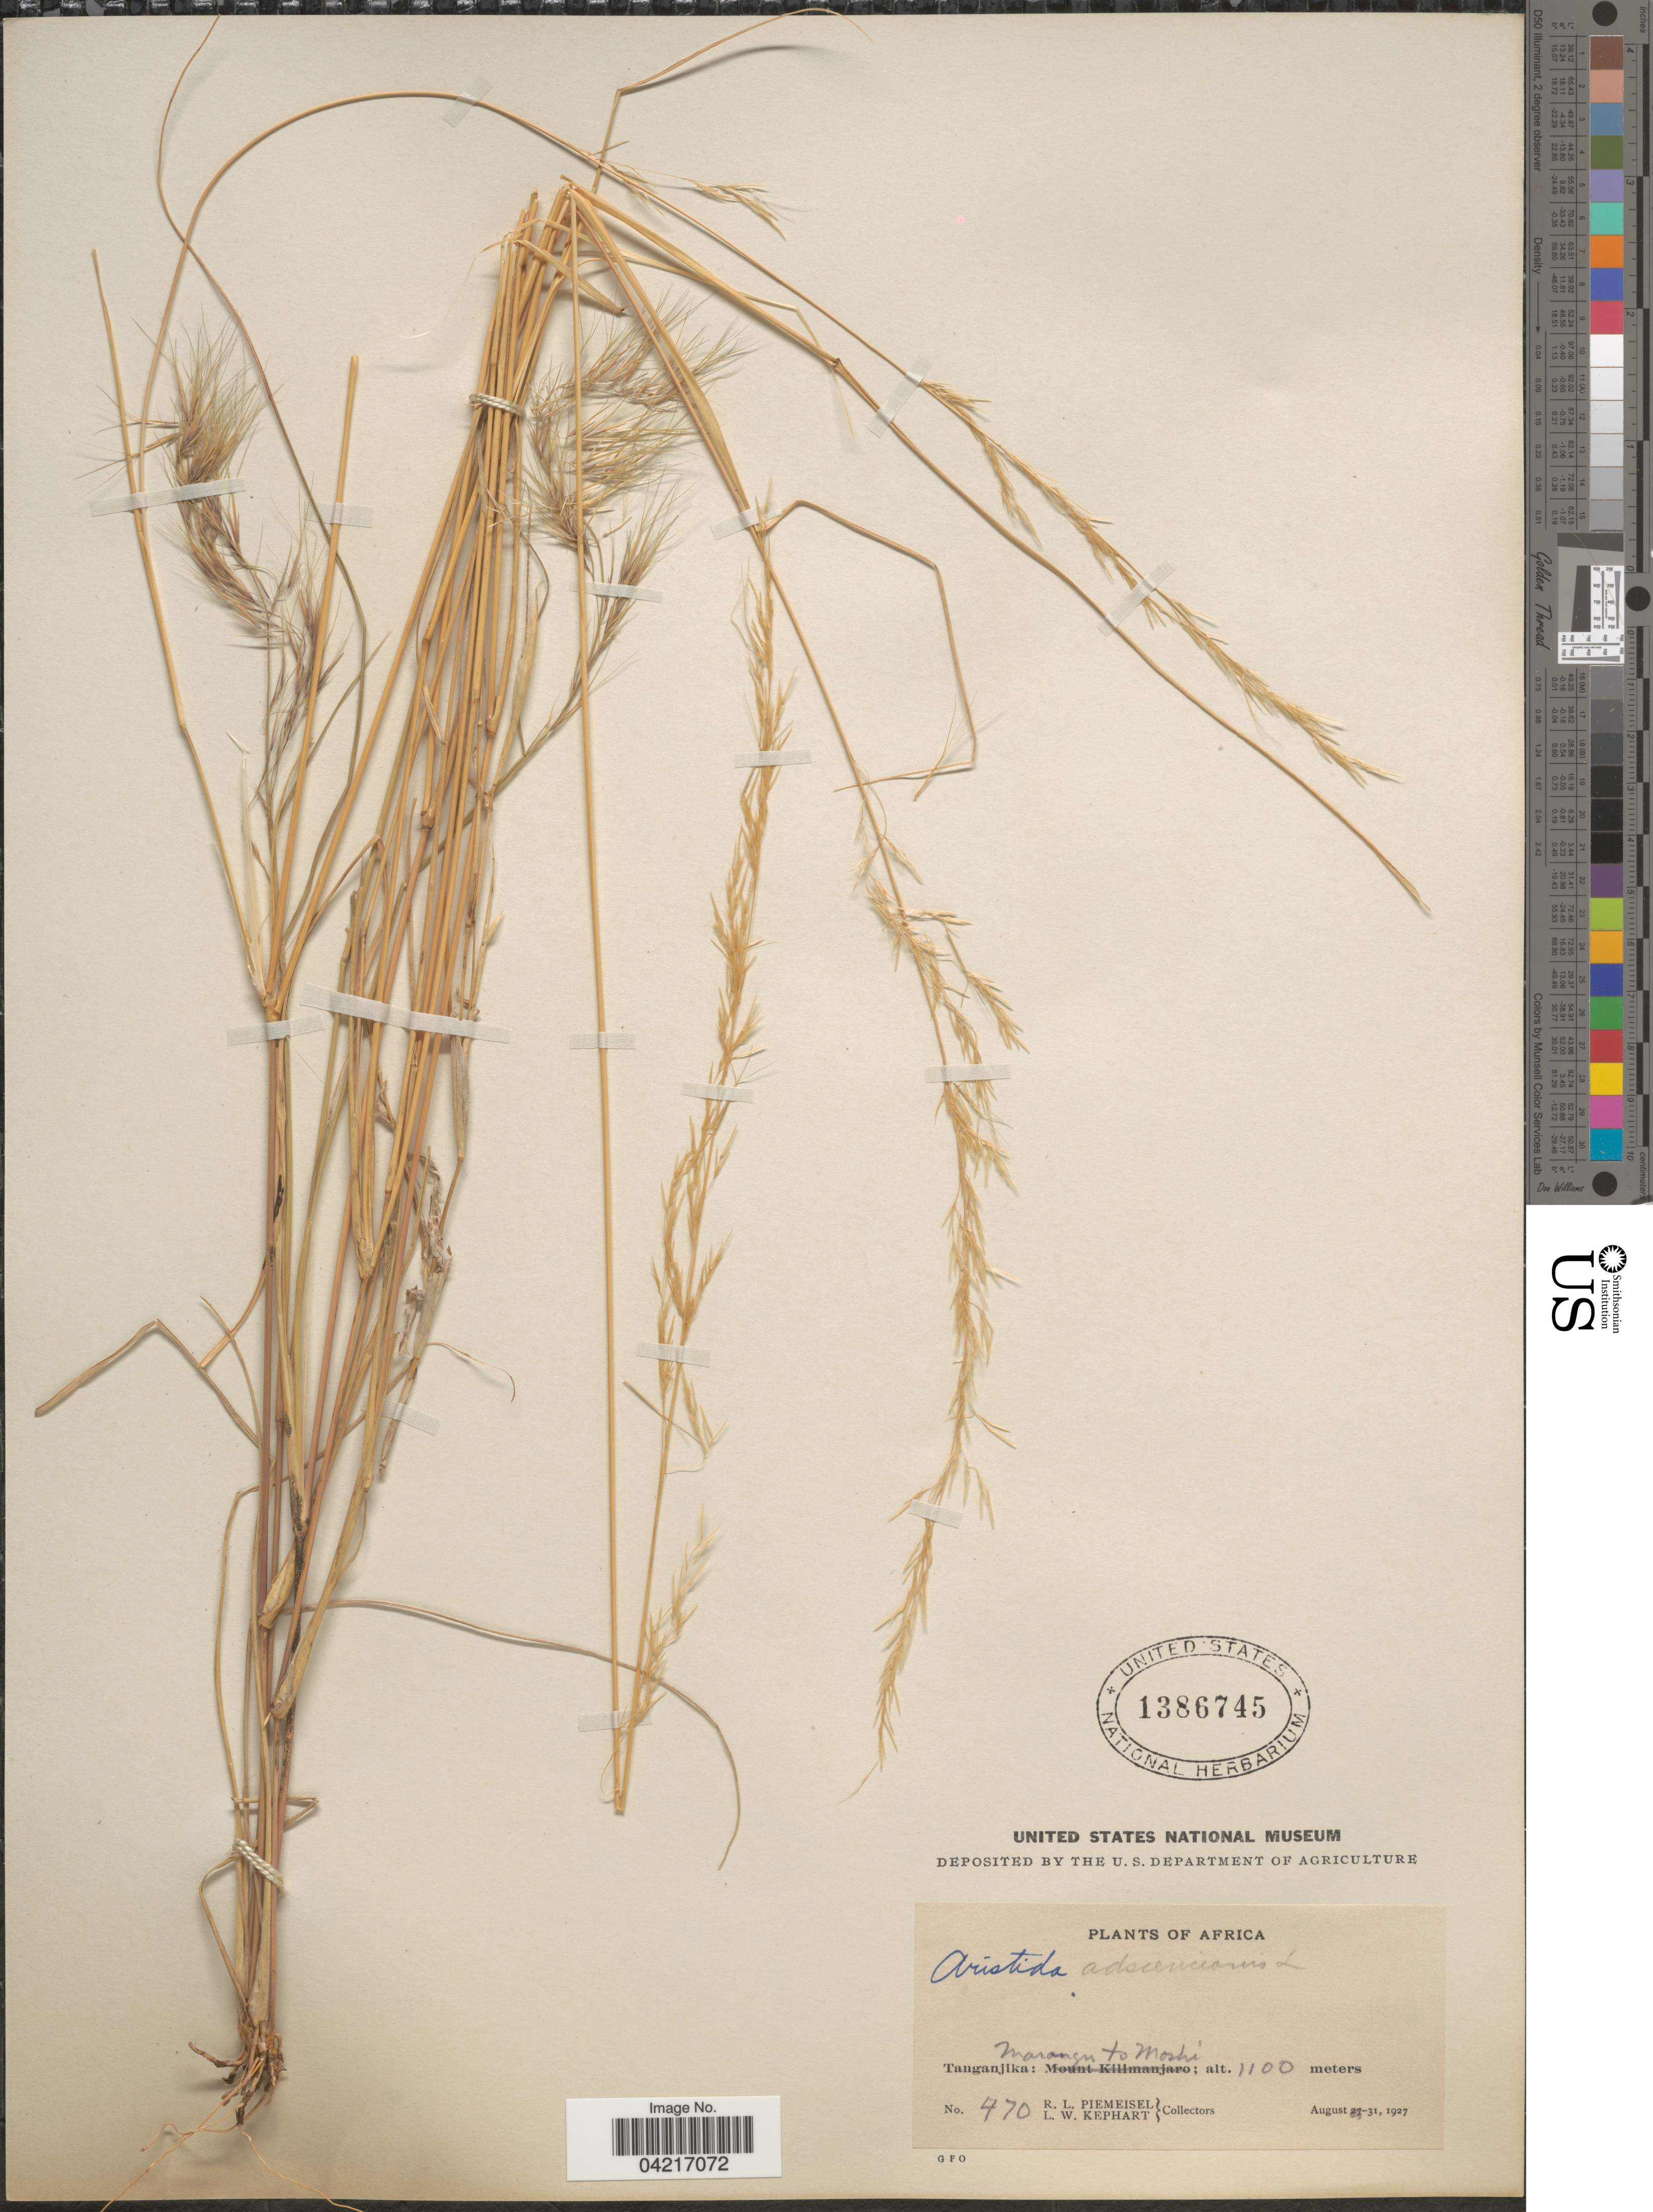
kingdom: Plantae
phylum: Tracheophyta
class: Liliopsida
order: Poales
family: Poaceae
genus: Aristida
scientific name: Aristida adscensionis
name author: L.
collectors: R. L. Piemeisel & L. W. Kephart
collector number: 470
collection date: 1927-08-31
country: Tanzania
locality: Tanganjika: Marangu to Moshi.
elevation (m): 1100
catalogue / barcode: US 1386745